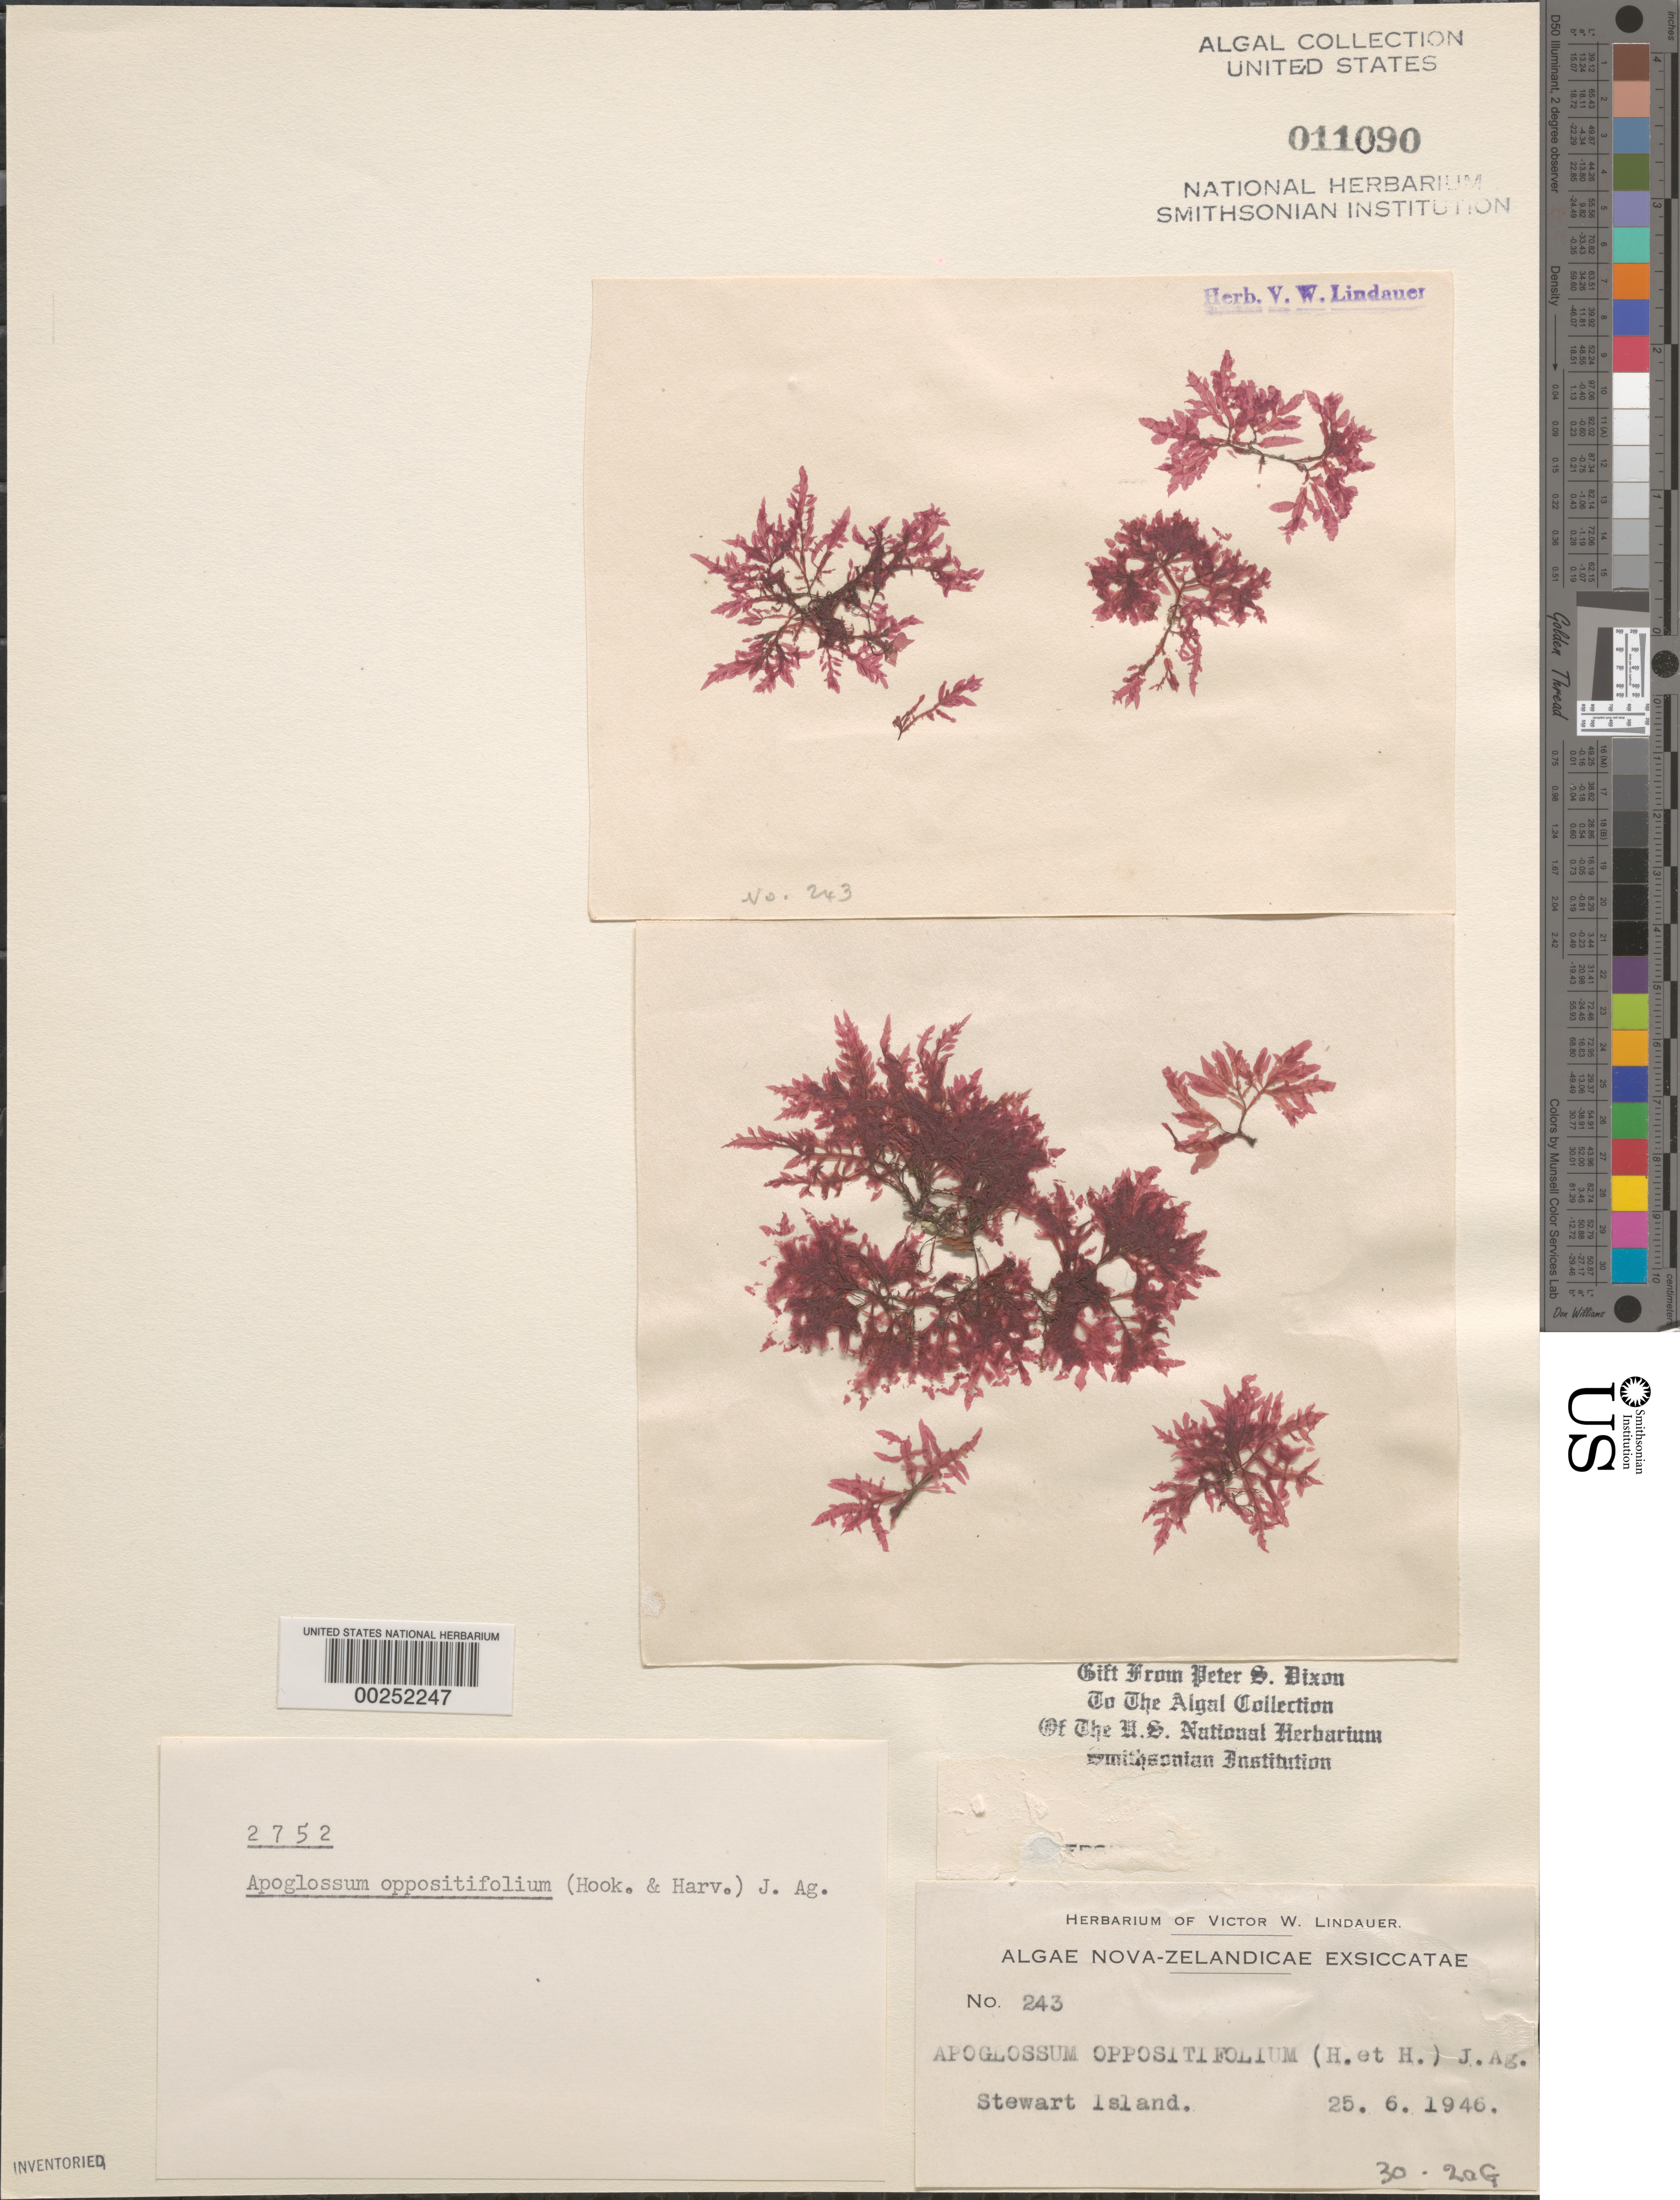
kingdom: Plantae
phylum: Rhodophyta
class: Florideophyceae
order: Ceramiales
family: Delesseriaceae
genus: Apoglossum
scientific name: Apoglossum oppositifolium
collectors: V. Lindauer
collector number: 243 & PSD 2752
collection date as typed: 25 Jun 1946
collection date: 1946-06-25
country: New Zealand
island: Stewart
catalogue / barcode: US 11090